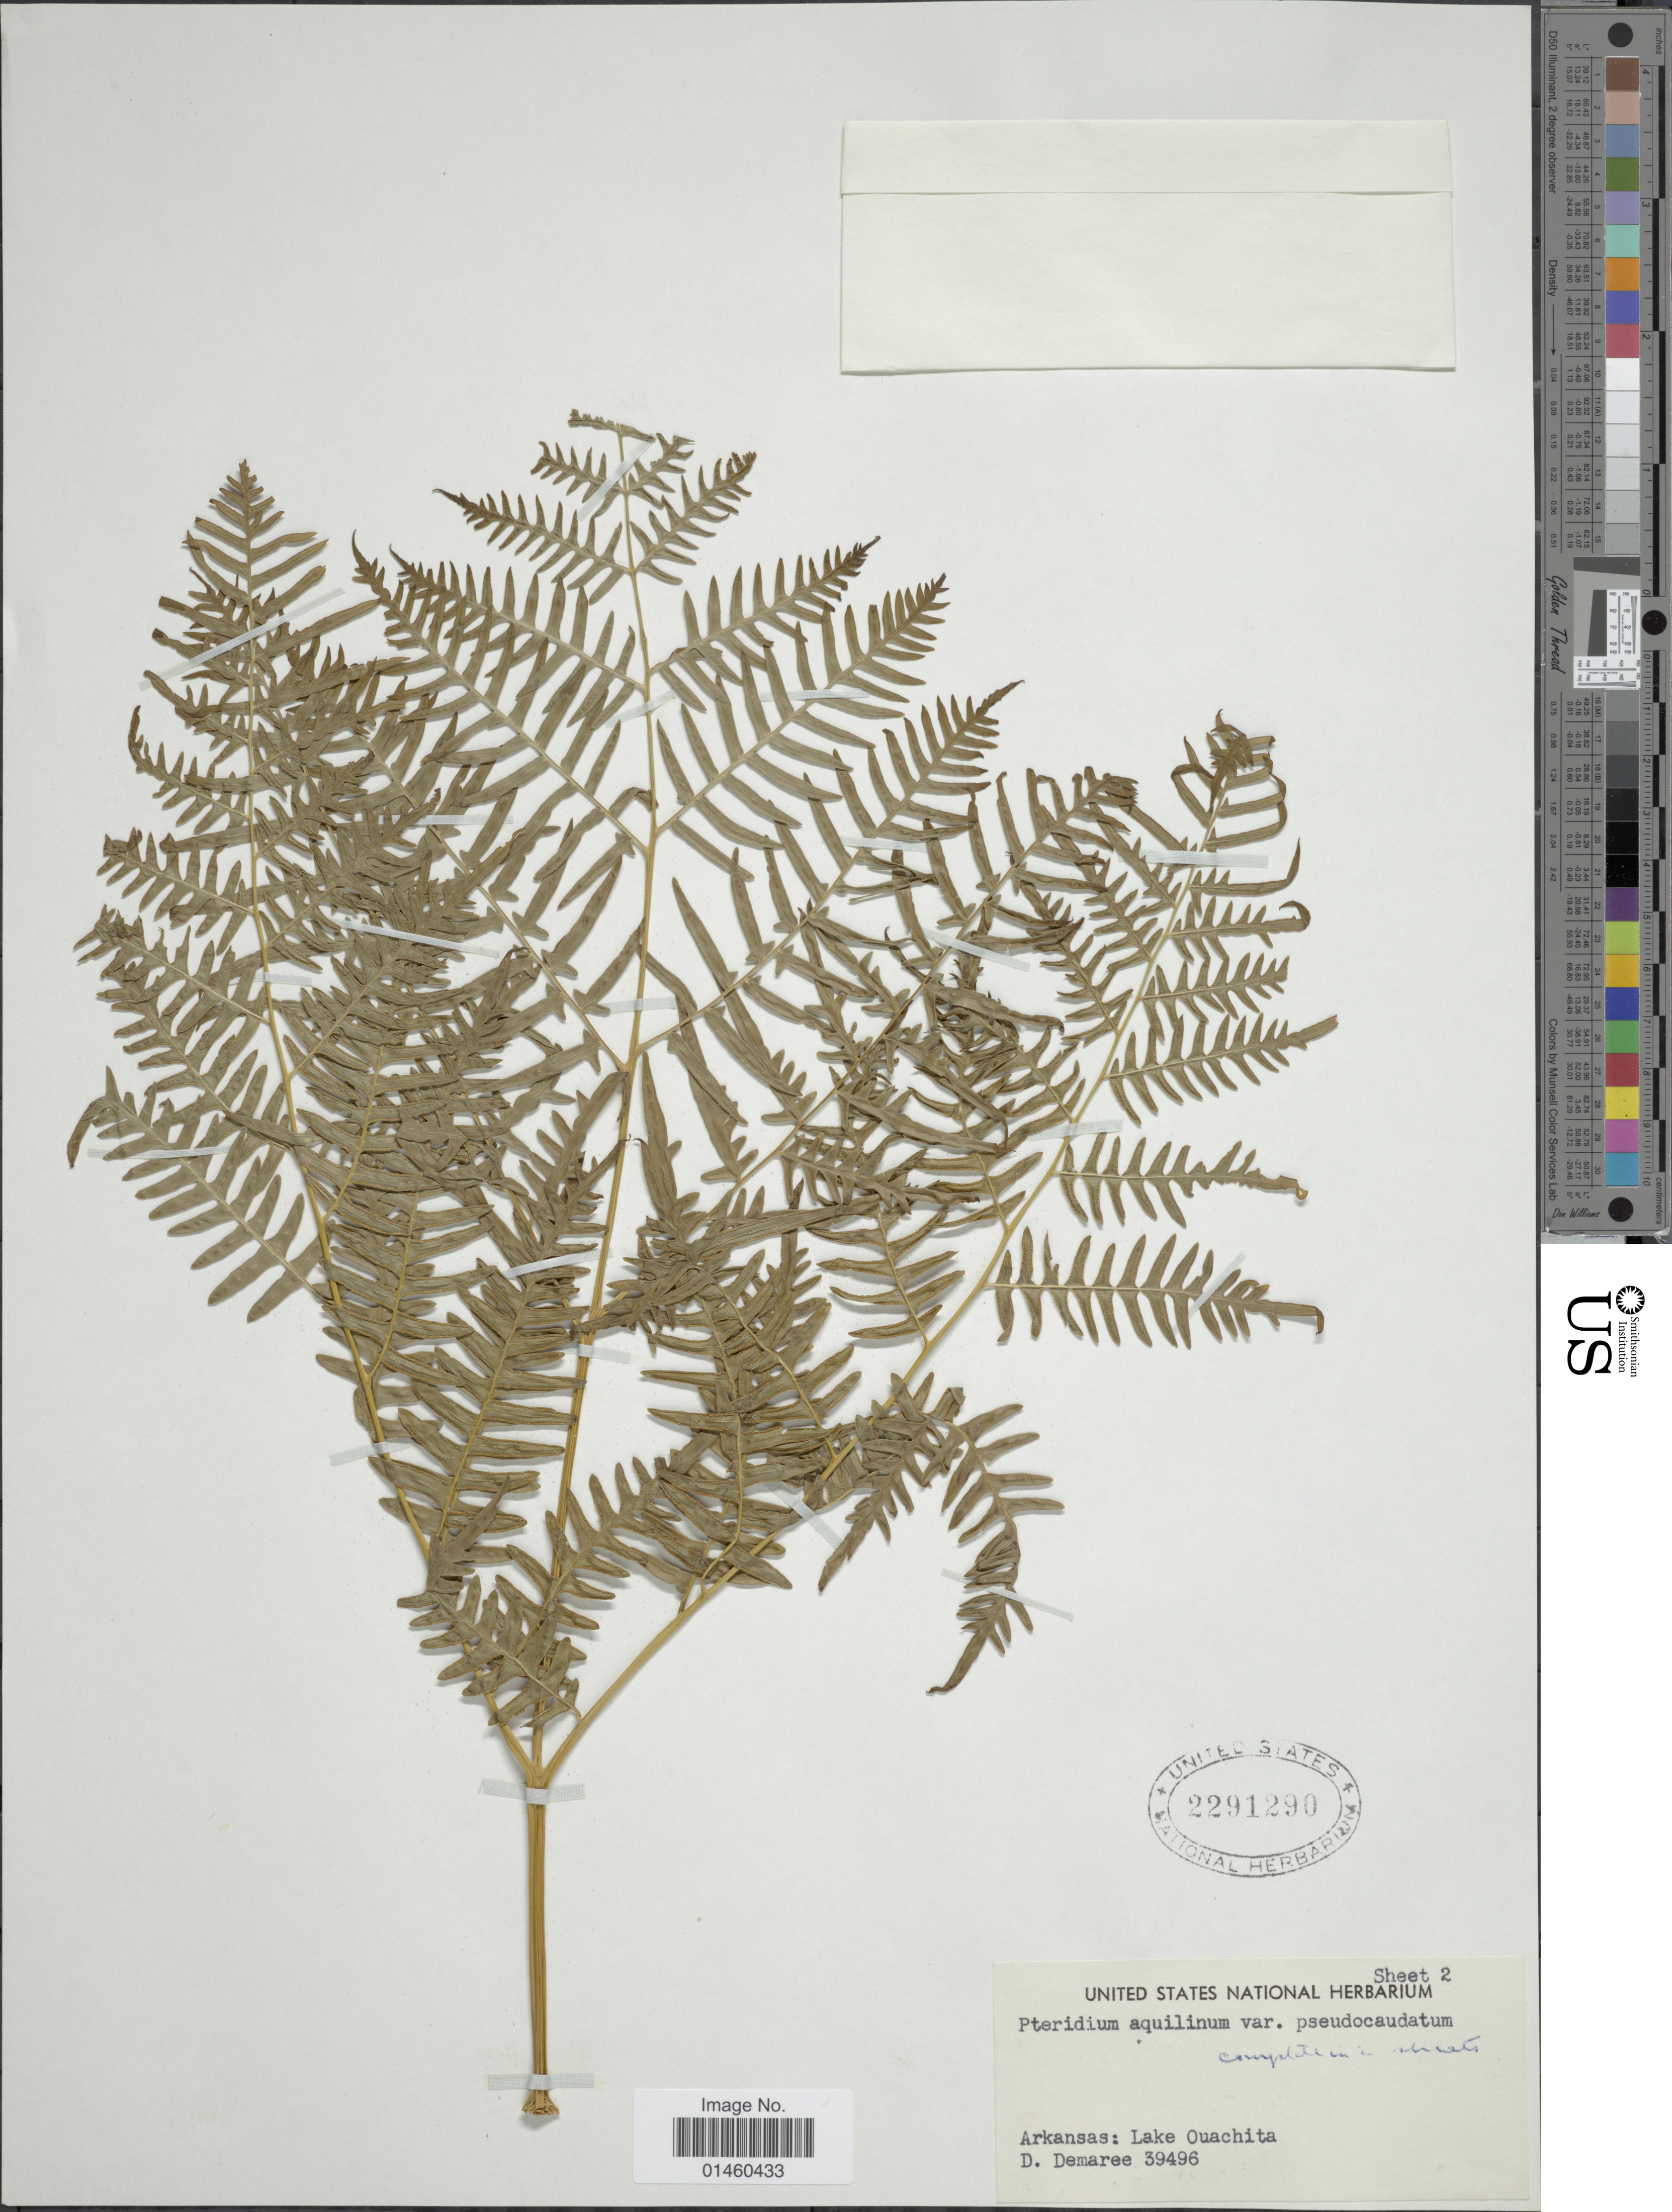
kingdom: Plantae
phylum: Tracheophyta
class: Polypodiopsida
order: Polypodiales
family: Dennstaedtiaceae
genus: Pteridium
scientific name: Pteridium aquilinum var. pseudocaudatum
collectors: D. Demaree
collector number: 39496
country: United States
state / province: Arkansas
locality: Lake Ouachita.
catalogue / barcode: US 2291290